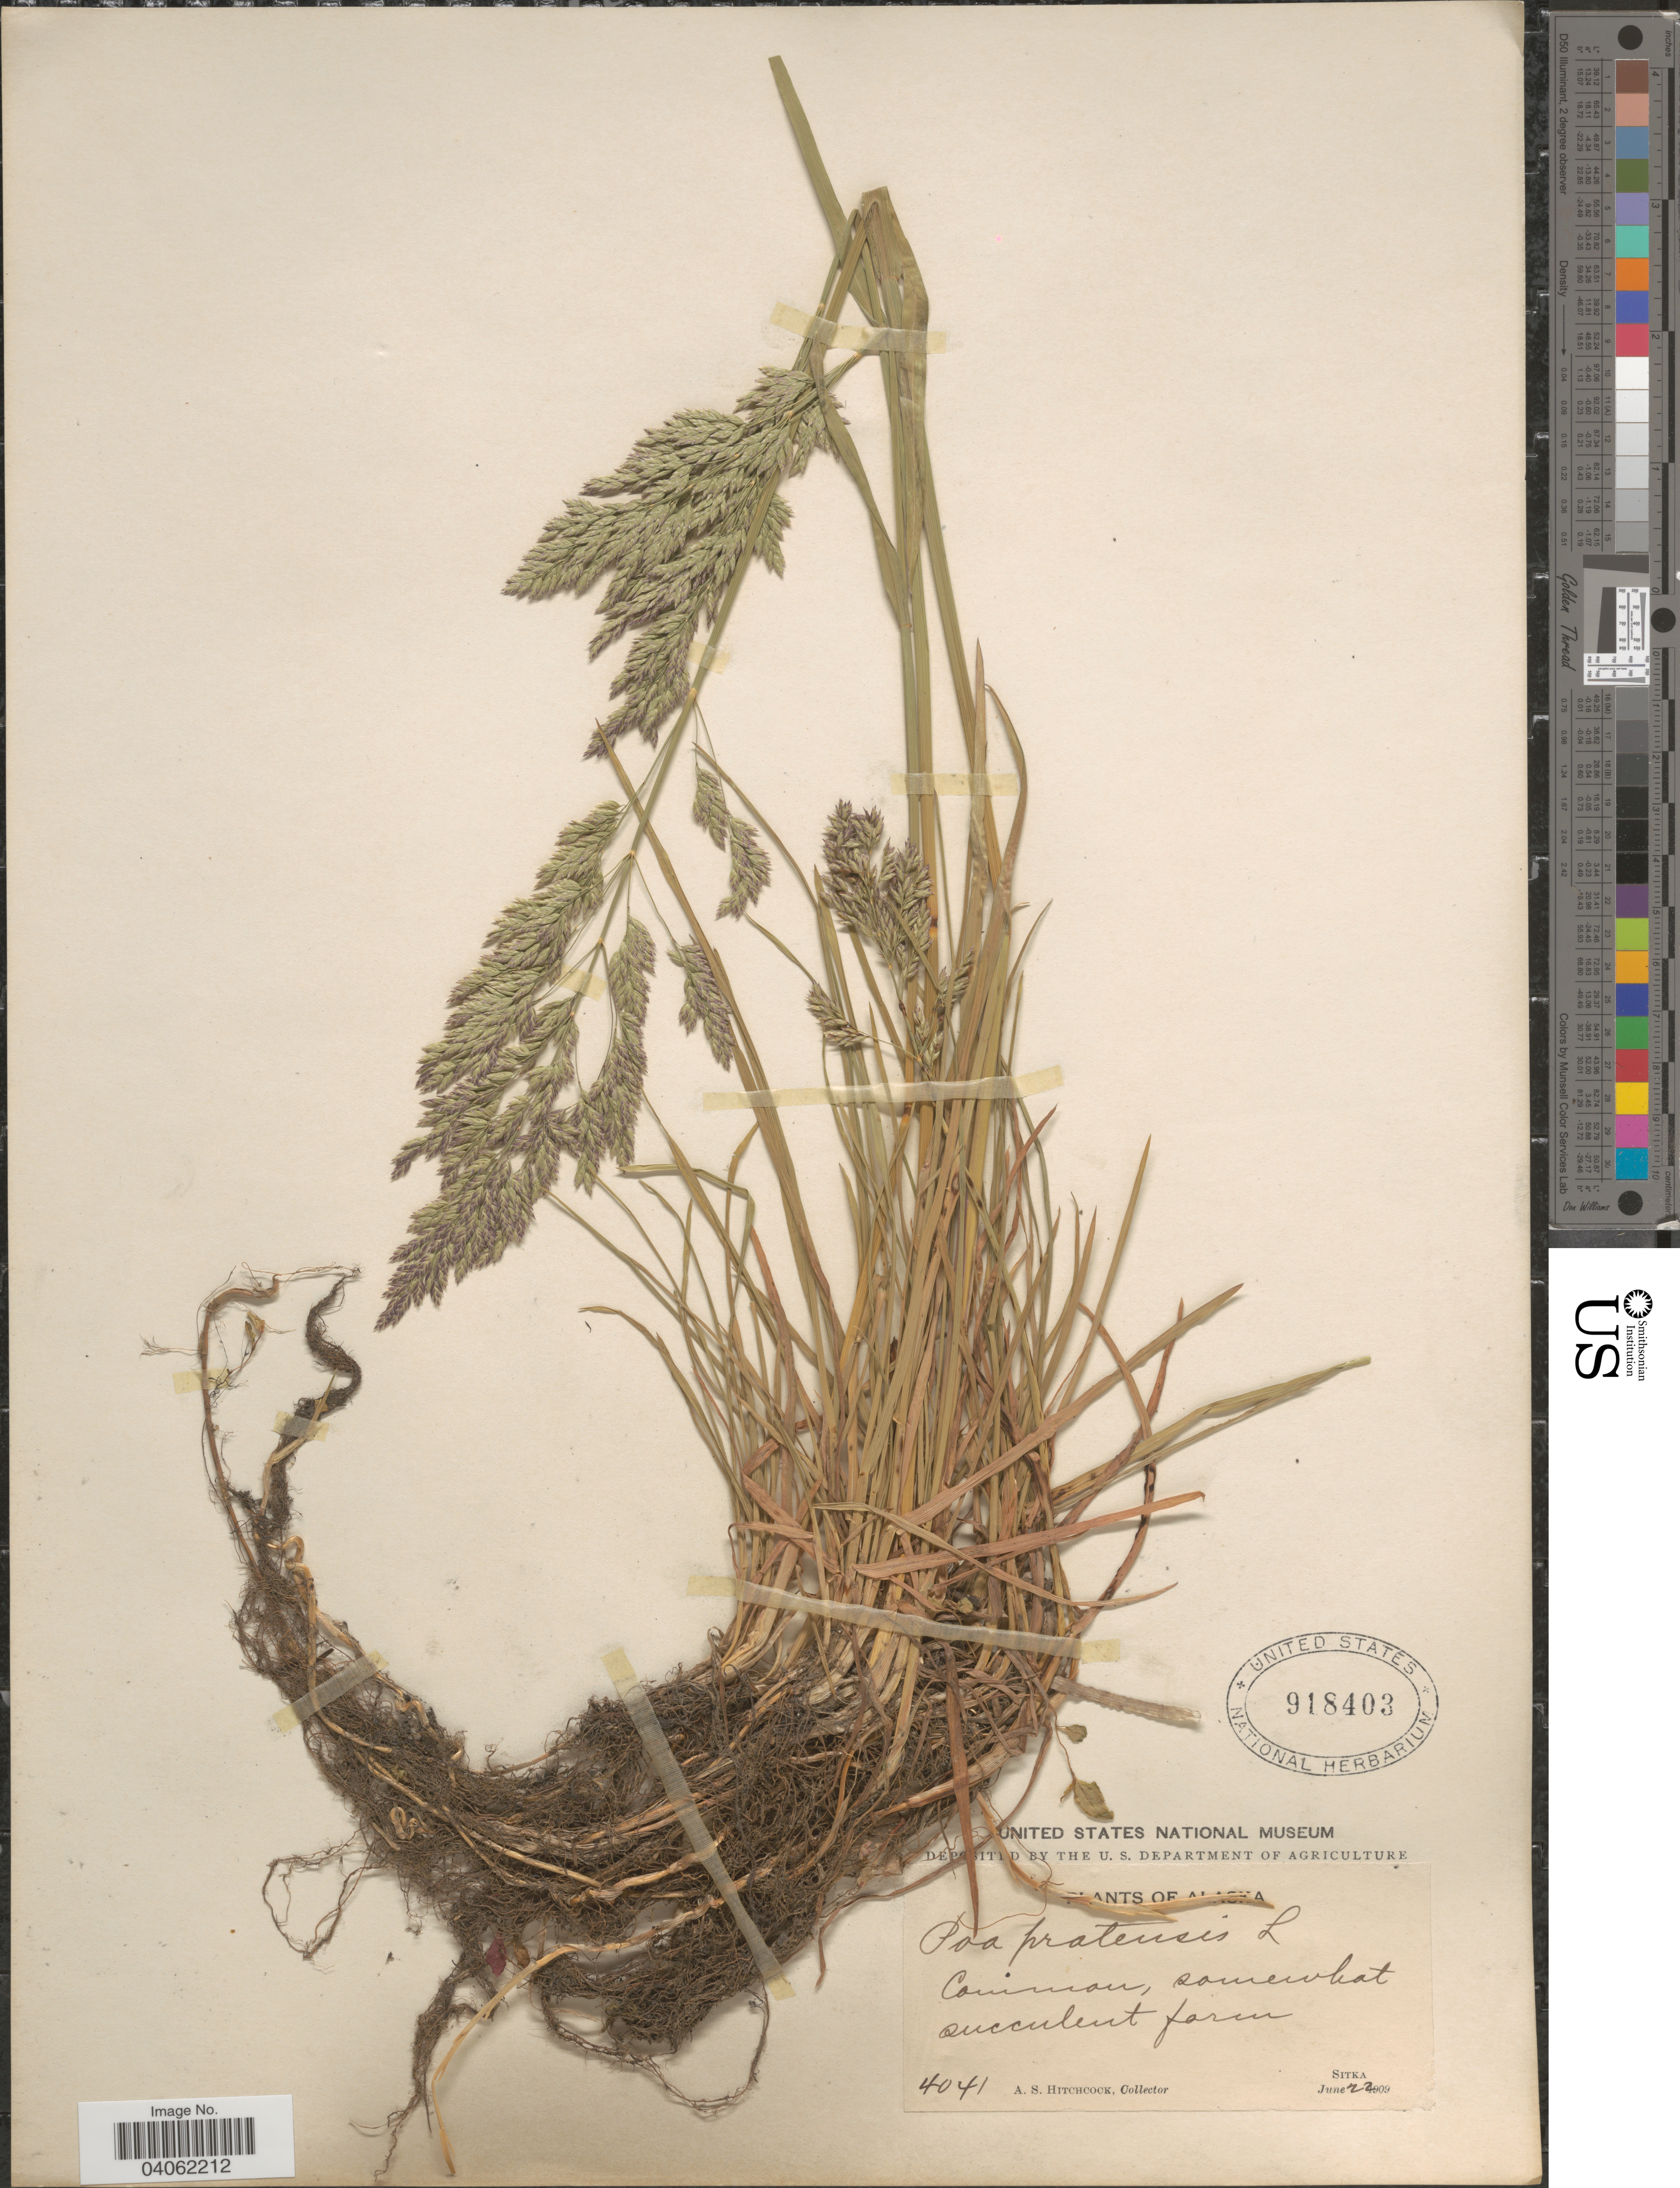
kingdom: Plantae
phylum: Tracheophyta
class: Liliopsida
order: Poales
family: Poaceae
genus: Poa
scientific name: Poa pratensis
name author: L.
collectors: A. S. Hitchcock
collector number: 4041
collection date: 1909-06-22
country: United States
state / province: Alaska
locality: Sitka.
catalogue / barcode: US 918403